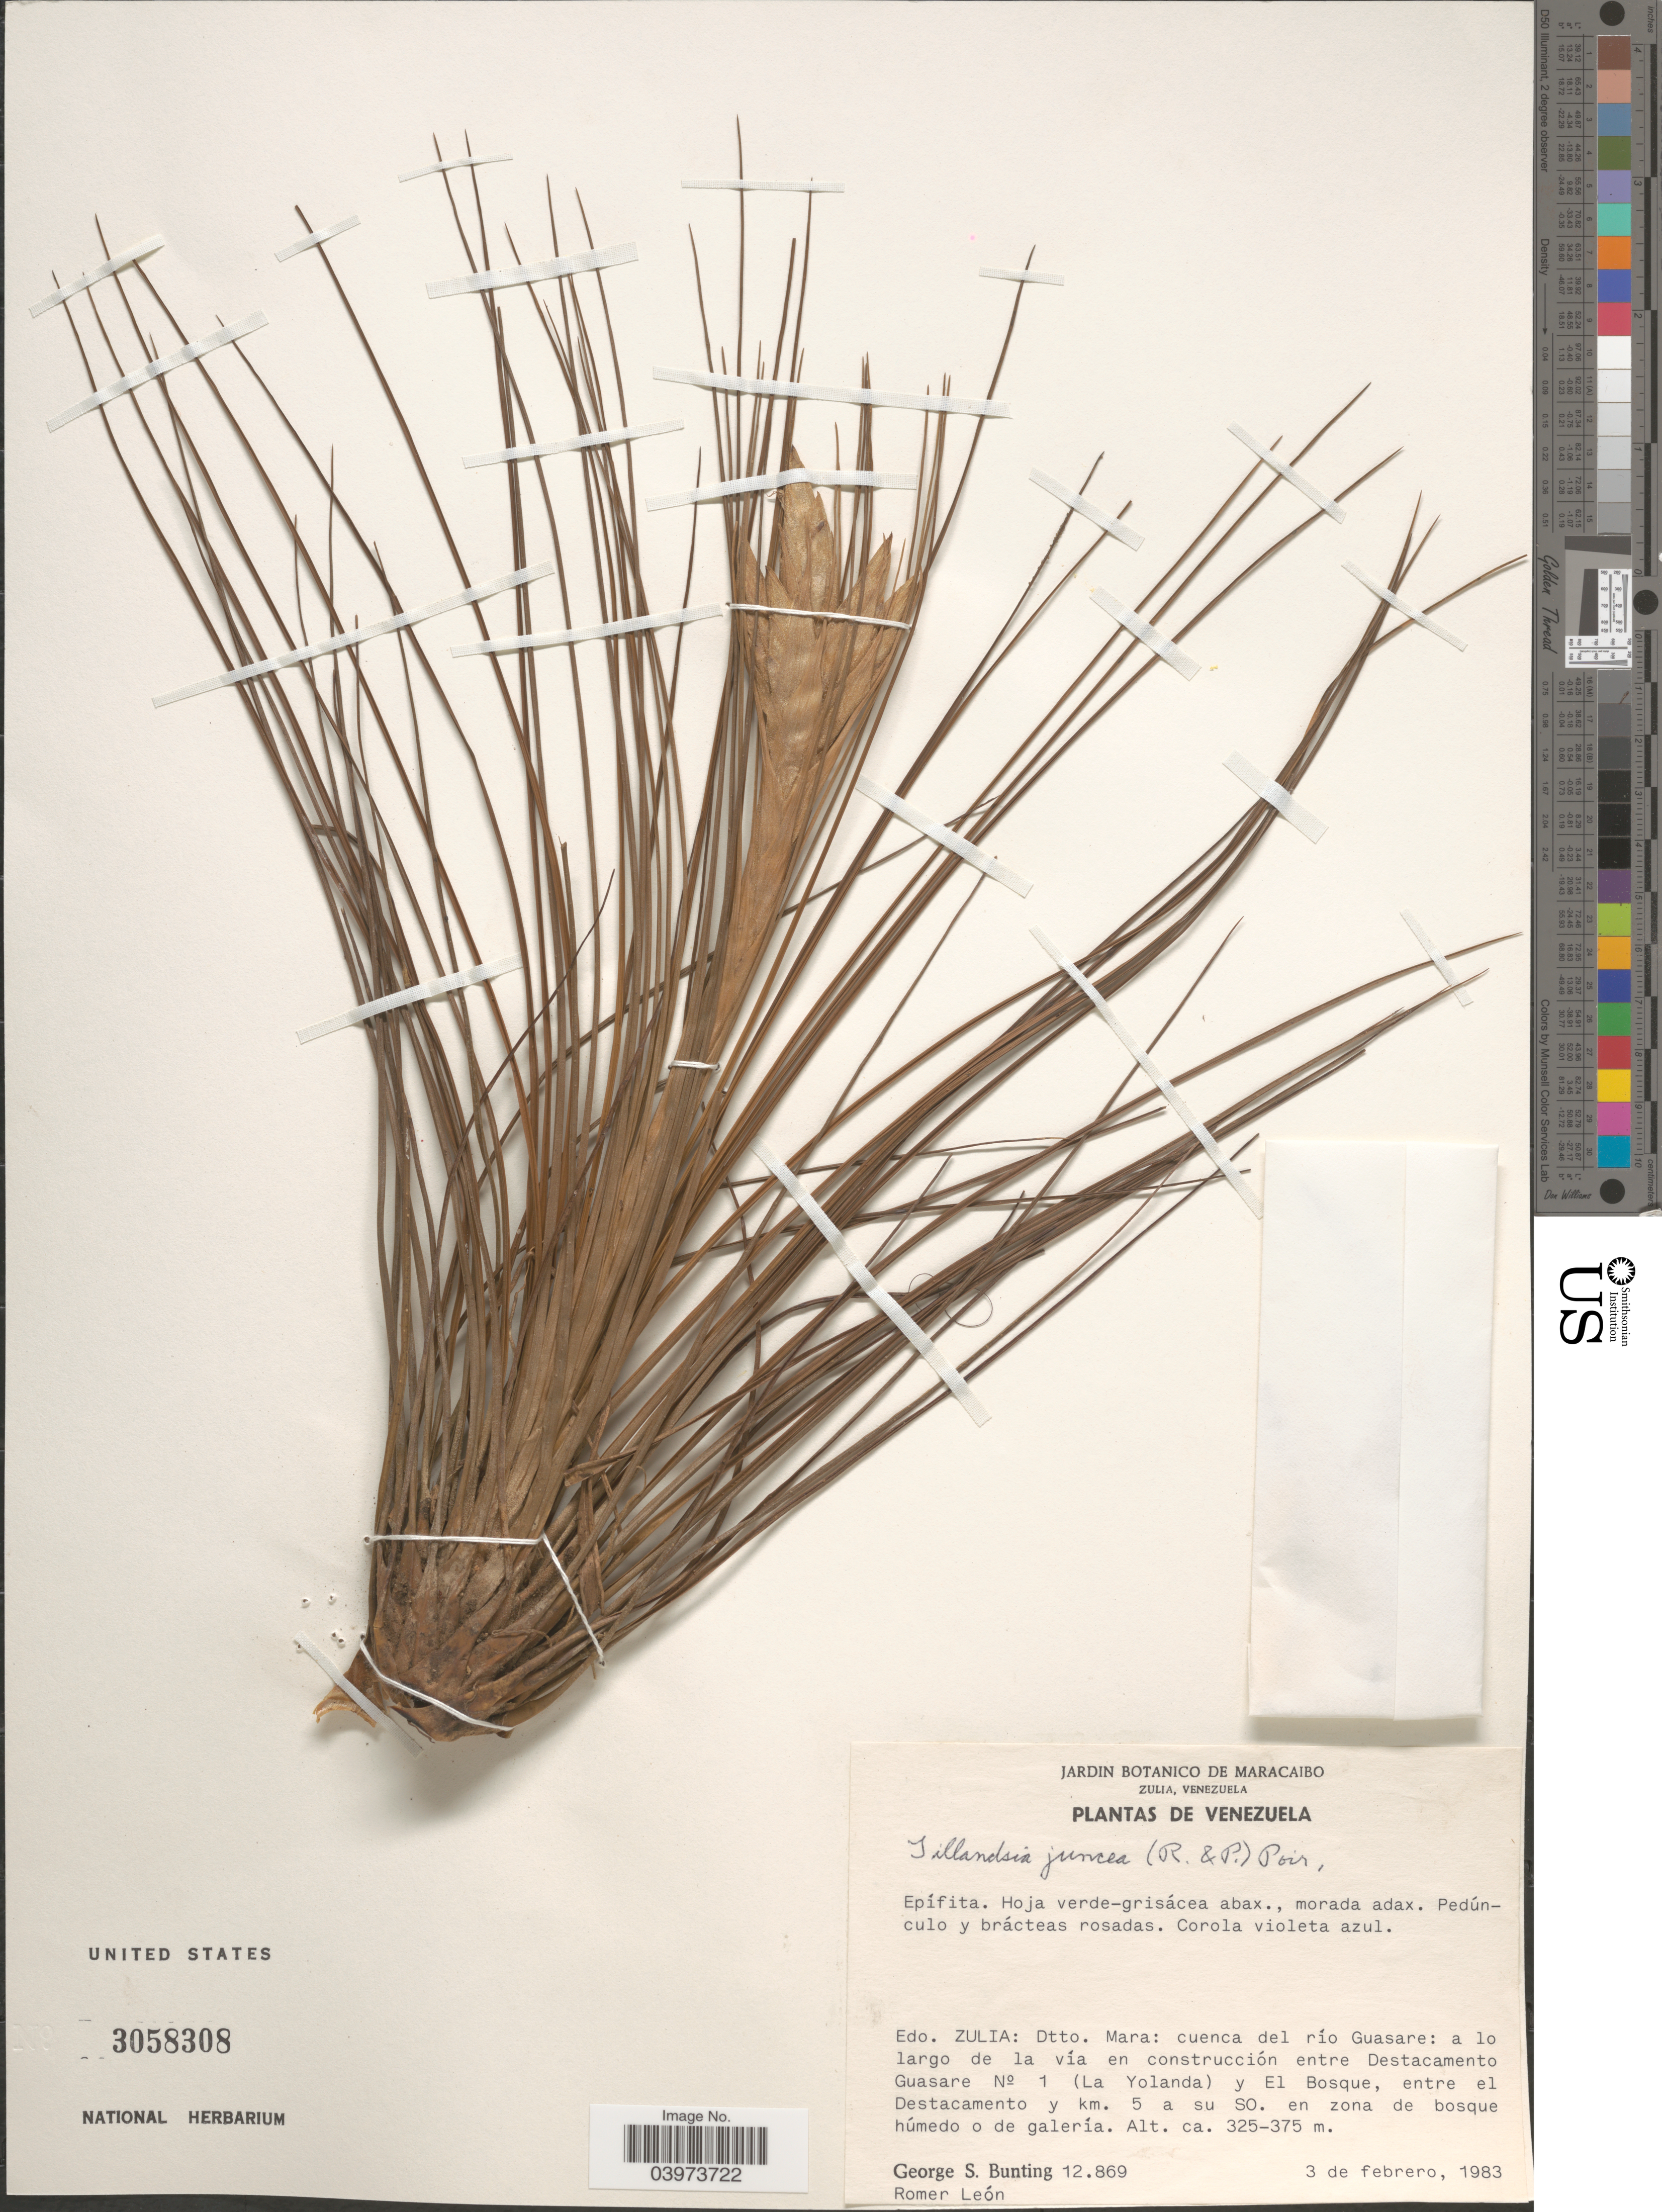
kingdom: Plantae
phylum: Tracheophyta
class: Liliopsida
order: Poales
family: Bromeliaceae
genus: Tillandsia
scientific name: Tillandsia juncea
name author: (Ruiz & Pav.) Poir.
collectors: G. S. Bunting & R. León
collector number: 12869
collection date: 1983-02-03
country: Venezuela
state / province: Zulia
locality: Dtto. Mara: cuenca del río Guasare: a lo largo de la vía en construcción entre Destacamento Guasare N° 1 (La Yolanda) y El Bosque, entre el Destacamento y km. 5 a su SO. en zona de bosque húmedo o de galería.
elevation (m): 325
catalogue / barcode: US 3058308